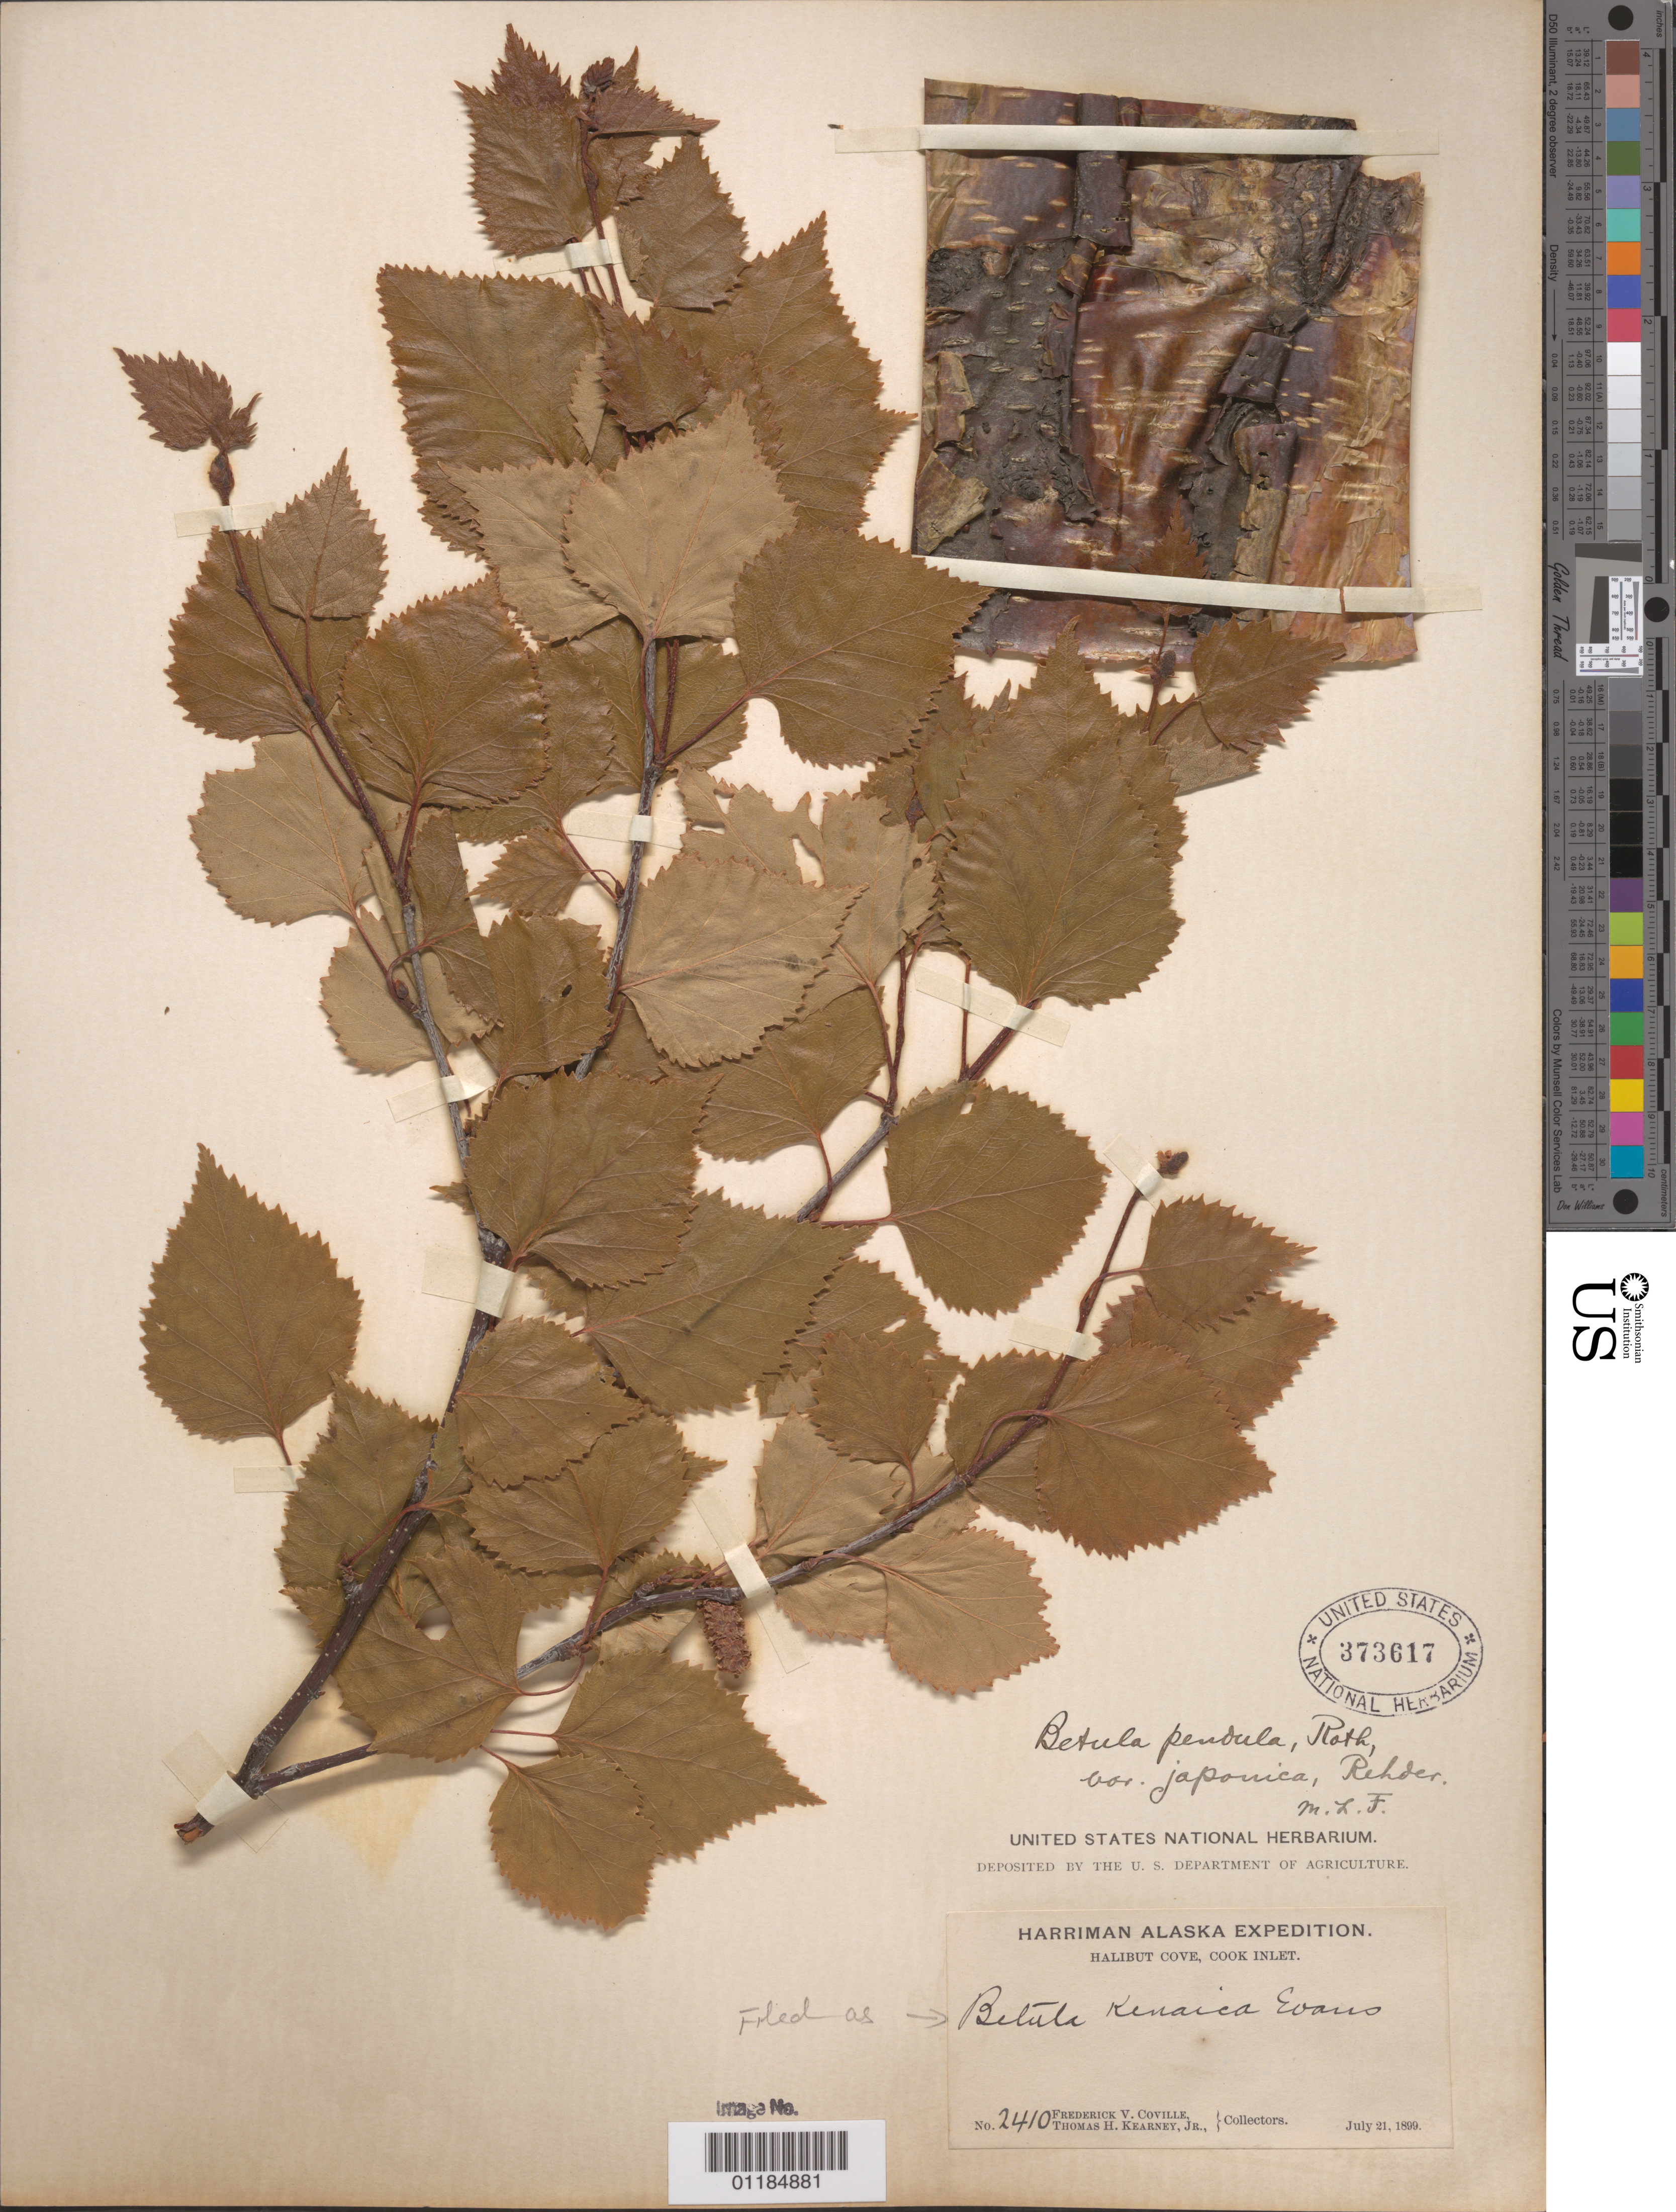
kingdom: Plantae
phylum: Tracheophyta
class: Magnoliopsida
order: Fagales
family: Betulaceae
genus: Betula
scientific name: Betula kenaica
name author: W.H. Evans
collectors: F. V. Coville & T. H. Kearney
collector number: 2410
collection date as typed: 21 Jul 1899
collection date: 1899-07-21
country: United States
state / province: Alaska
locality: Halibut Cove, Cook Inlet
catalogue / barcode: US 373617